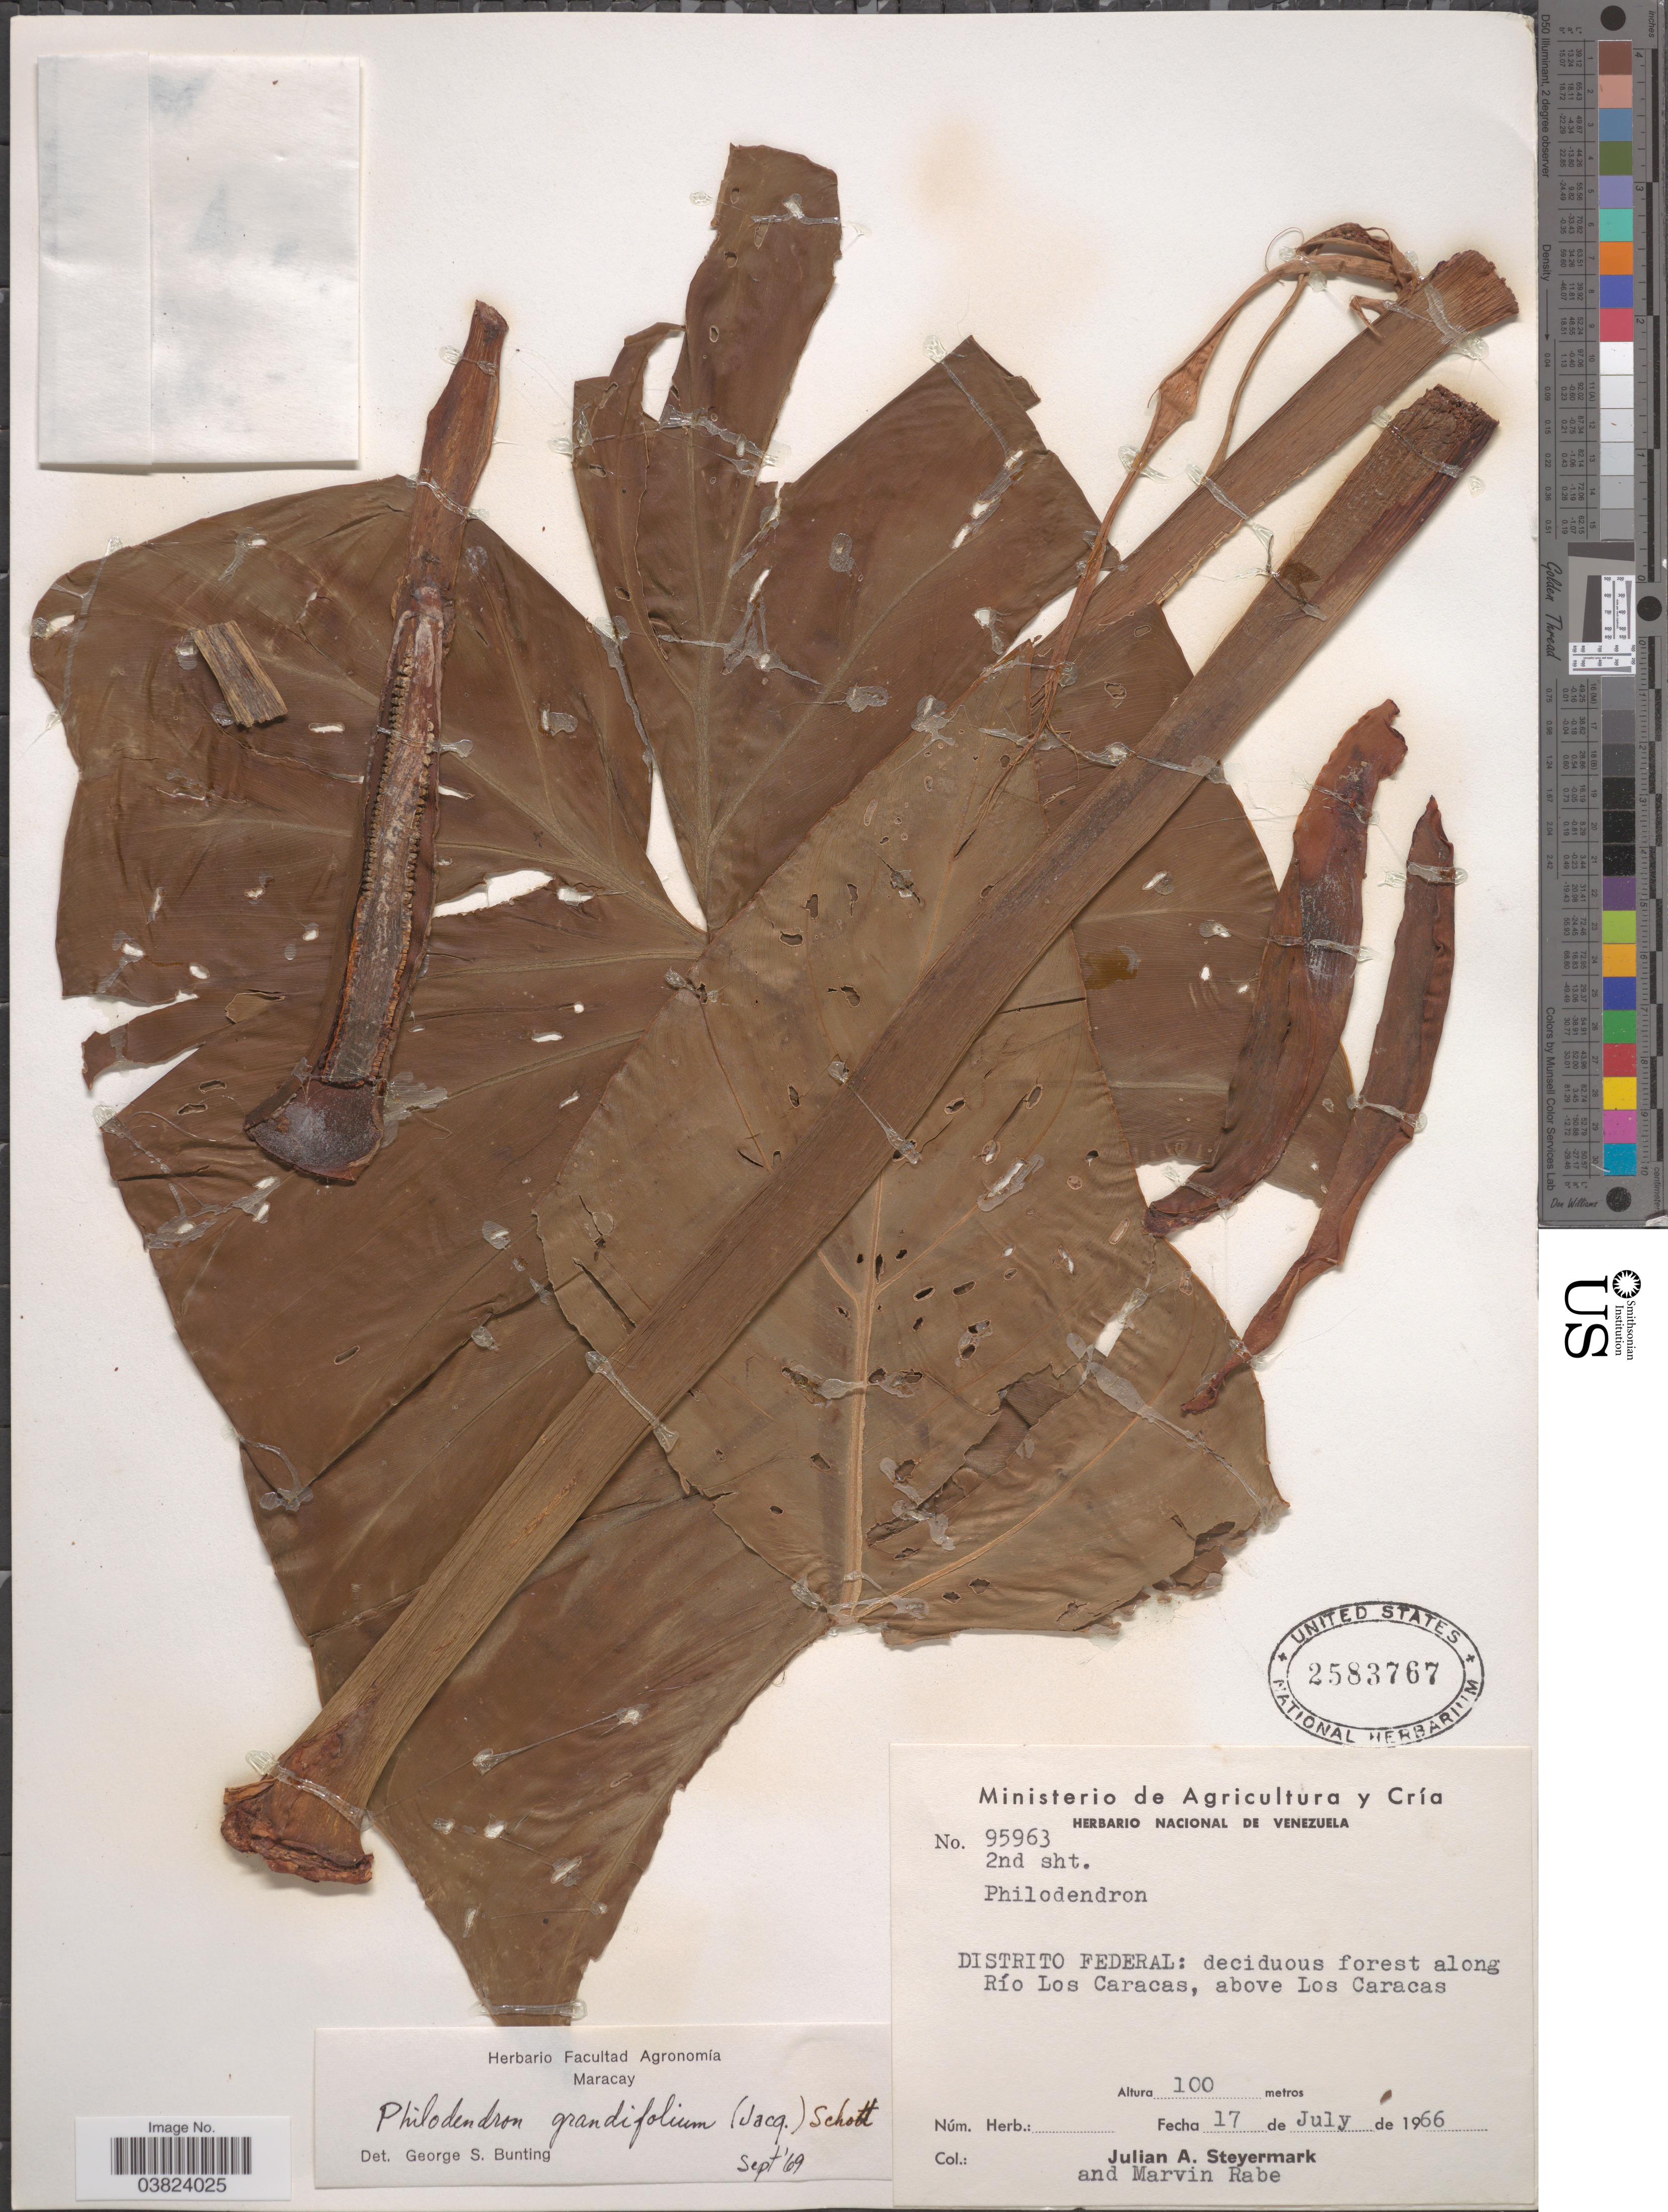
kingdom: Plantae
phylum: Tracheophyta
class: Liliopsida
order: Alismatales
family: Araceae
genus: Philodendron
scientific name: Philodendron grandifolium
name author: (Jacq.) Schott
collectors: J. Steyermark & M. Rabe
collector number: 95963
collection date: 1966-07-17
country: Venezuela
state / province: Distrito Federal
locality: Deciduous forest along Río Los Caracas, above Los caracas.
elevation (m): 100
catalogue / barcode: US 2583767